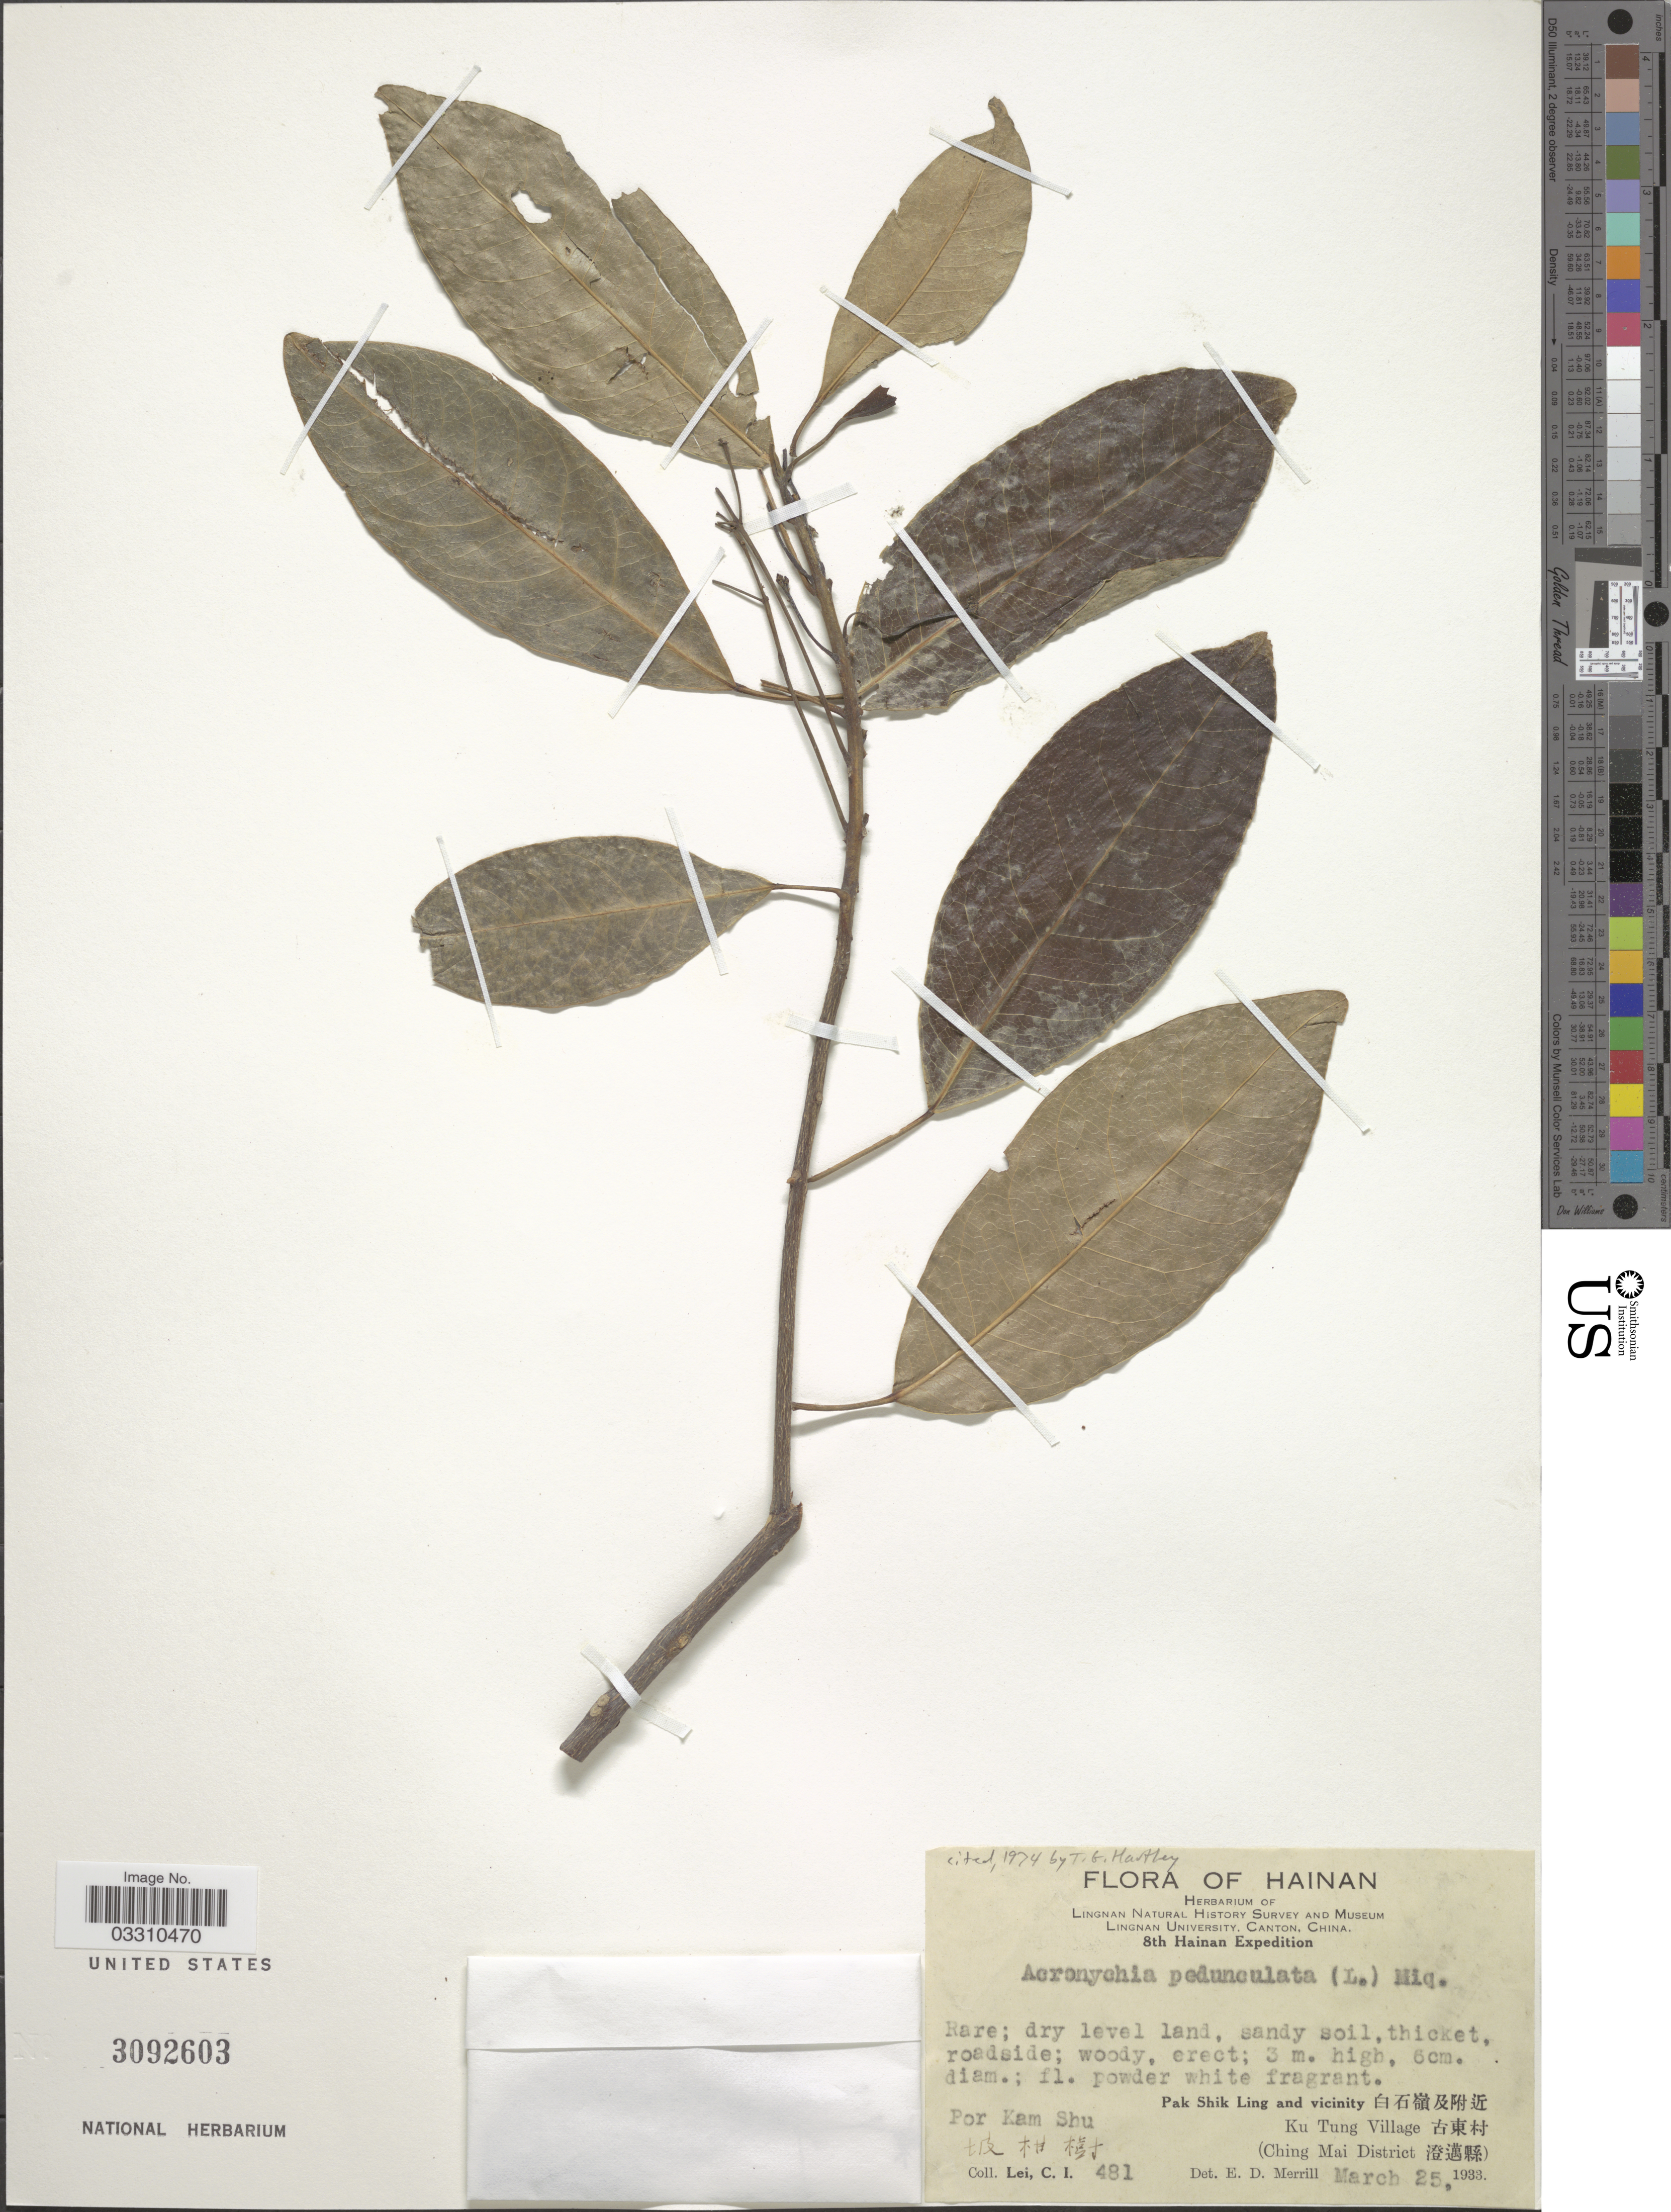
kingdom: Plantae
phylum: Tracheophyta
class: Magnoliopsida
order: Sapindales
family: Rutaceae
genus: Acronychia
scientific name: Acronychia pedunculata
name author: (L.) Miq.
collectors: C. I. Lei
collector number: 481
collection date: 1933-03-25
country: China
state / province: Hainan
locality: Pak Shik Ling and vicinity X, Ku Tung Village X, (Ching Mai District X), Por Kam Shu, X.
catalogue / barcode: US 3092603